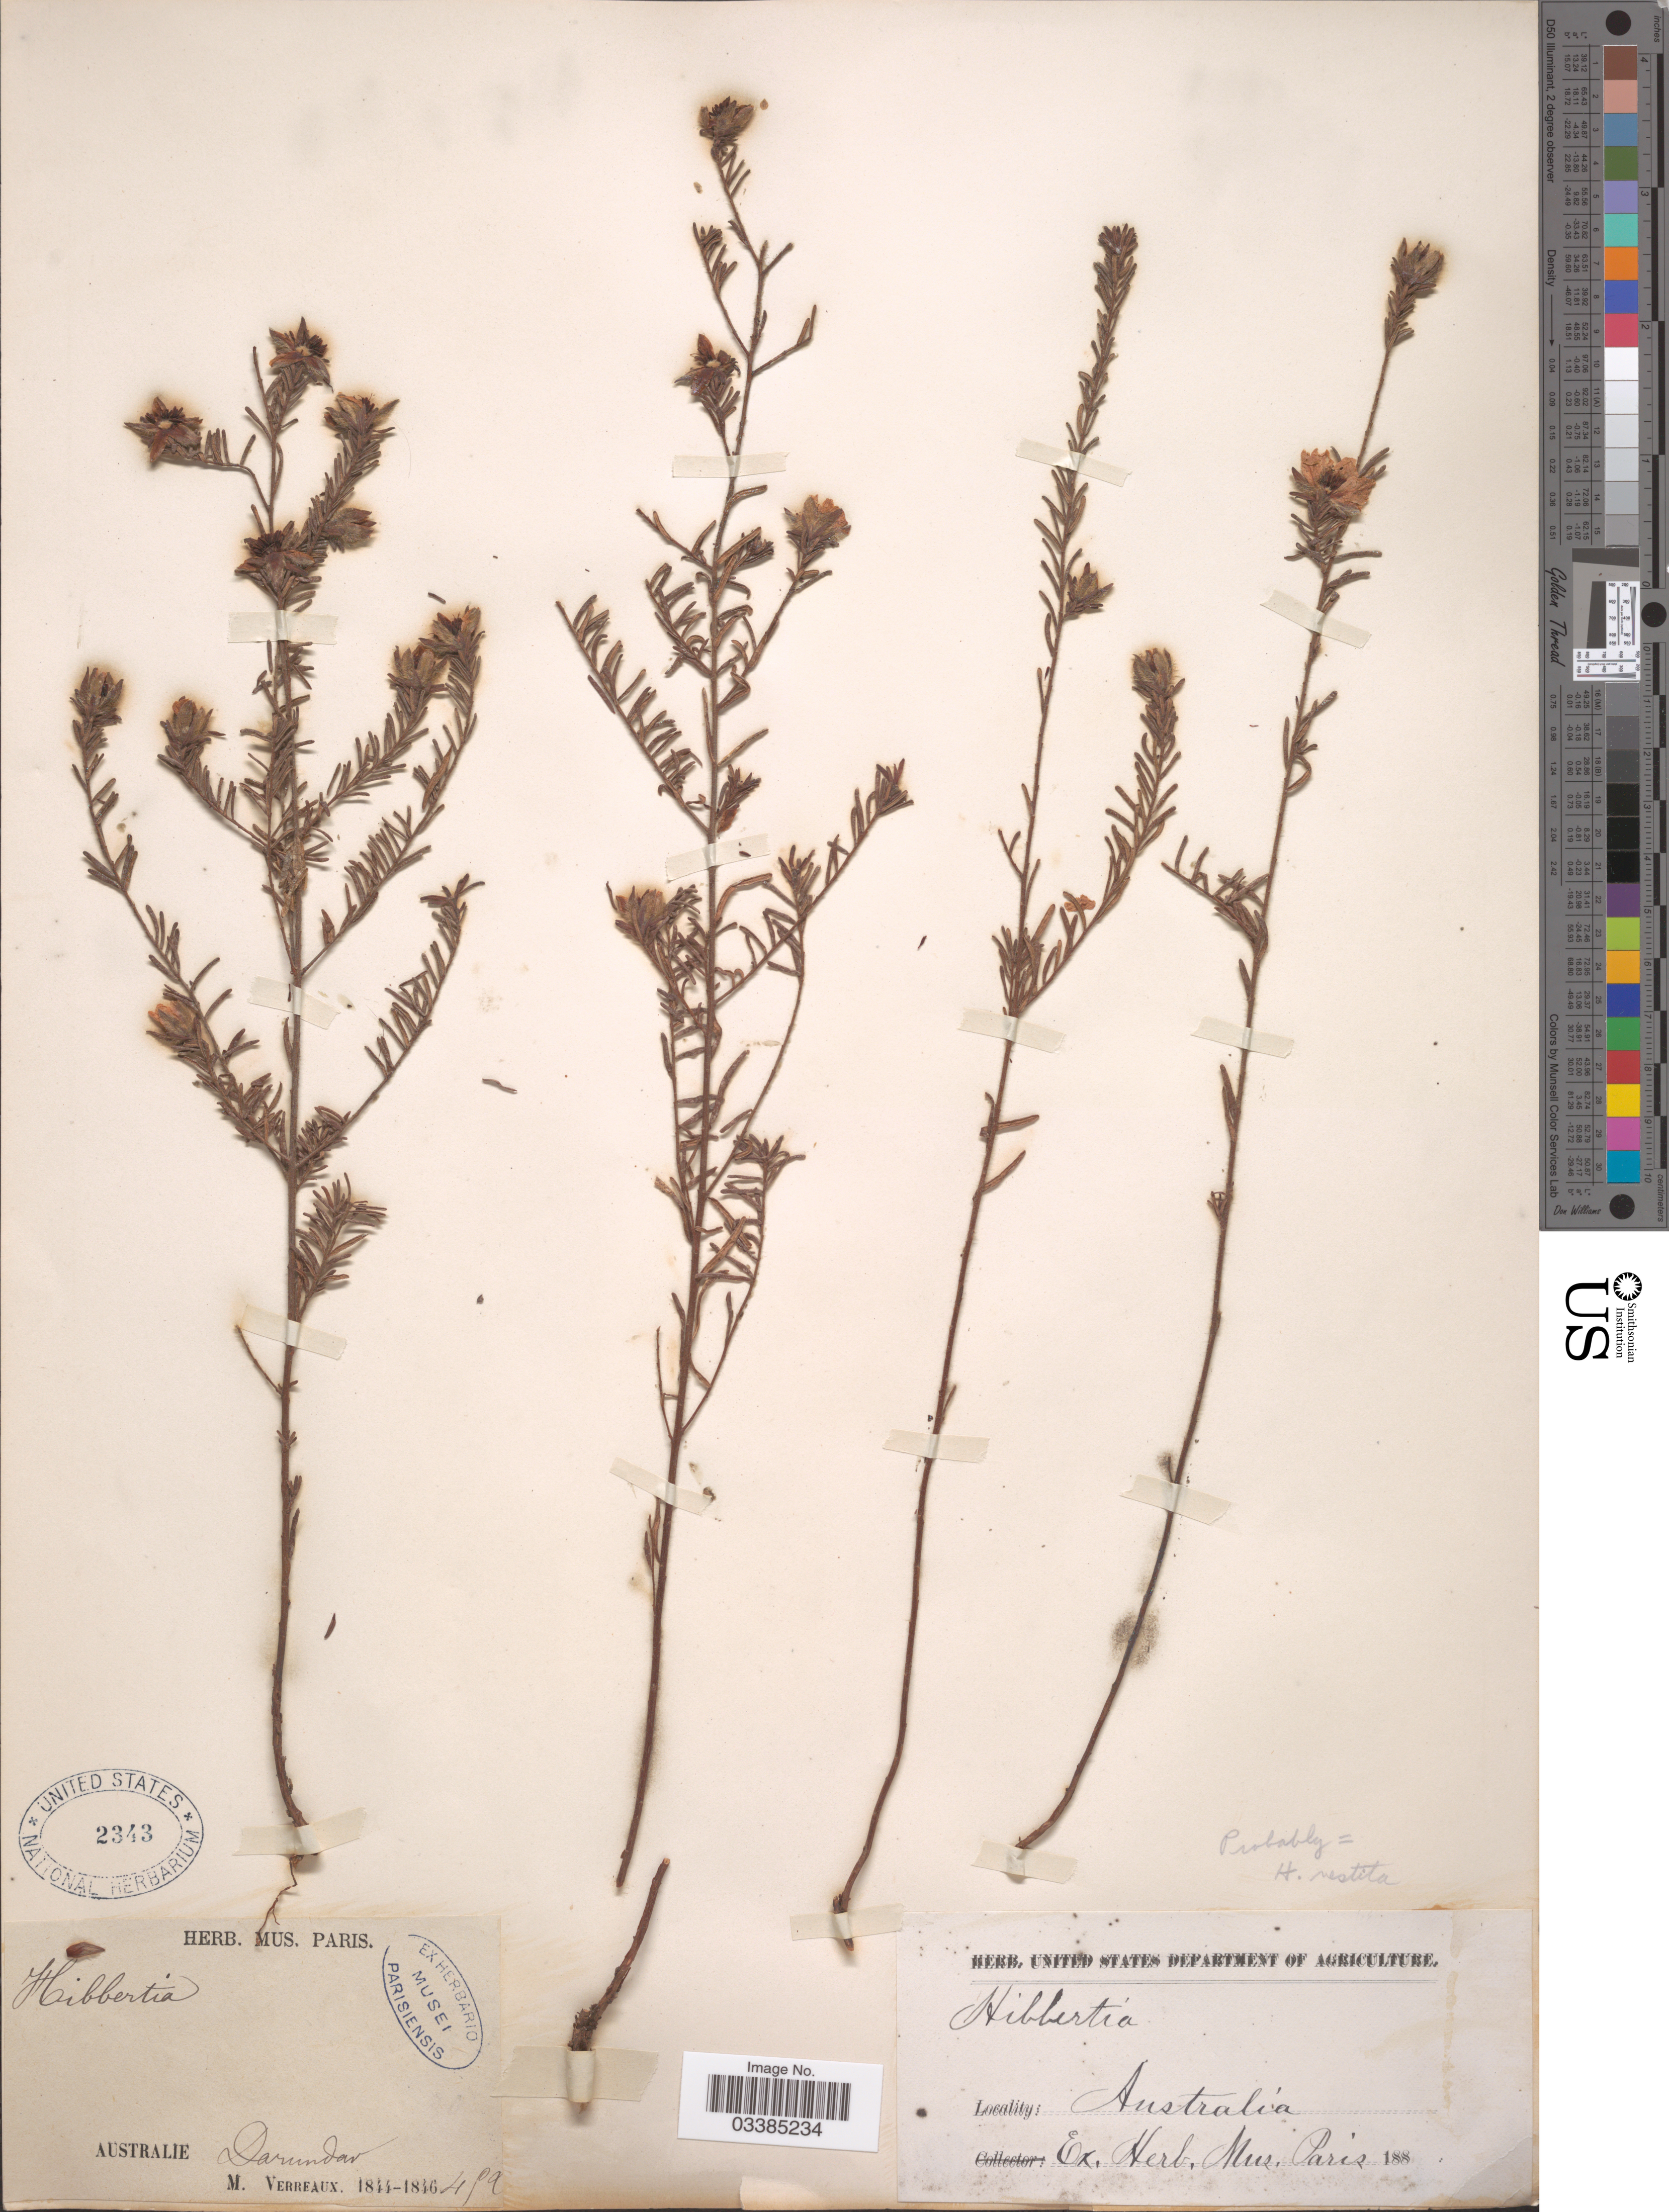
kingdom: Plantae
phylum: Tracheophyta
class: Magnoliopsida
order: Dilleniales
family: Dilleniaceae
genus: Hibbertia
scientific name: Hibbertia sp.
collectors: M. Verreaux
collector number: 4Pq*?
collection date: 1844/1846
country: Australia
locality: Darundar.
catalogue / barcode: US 2343